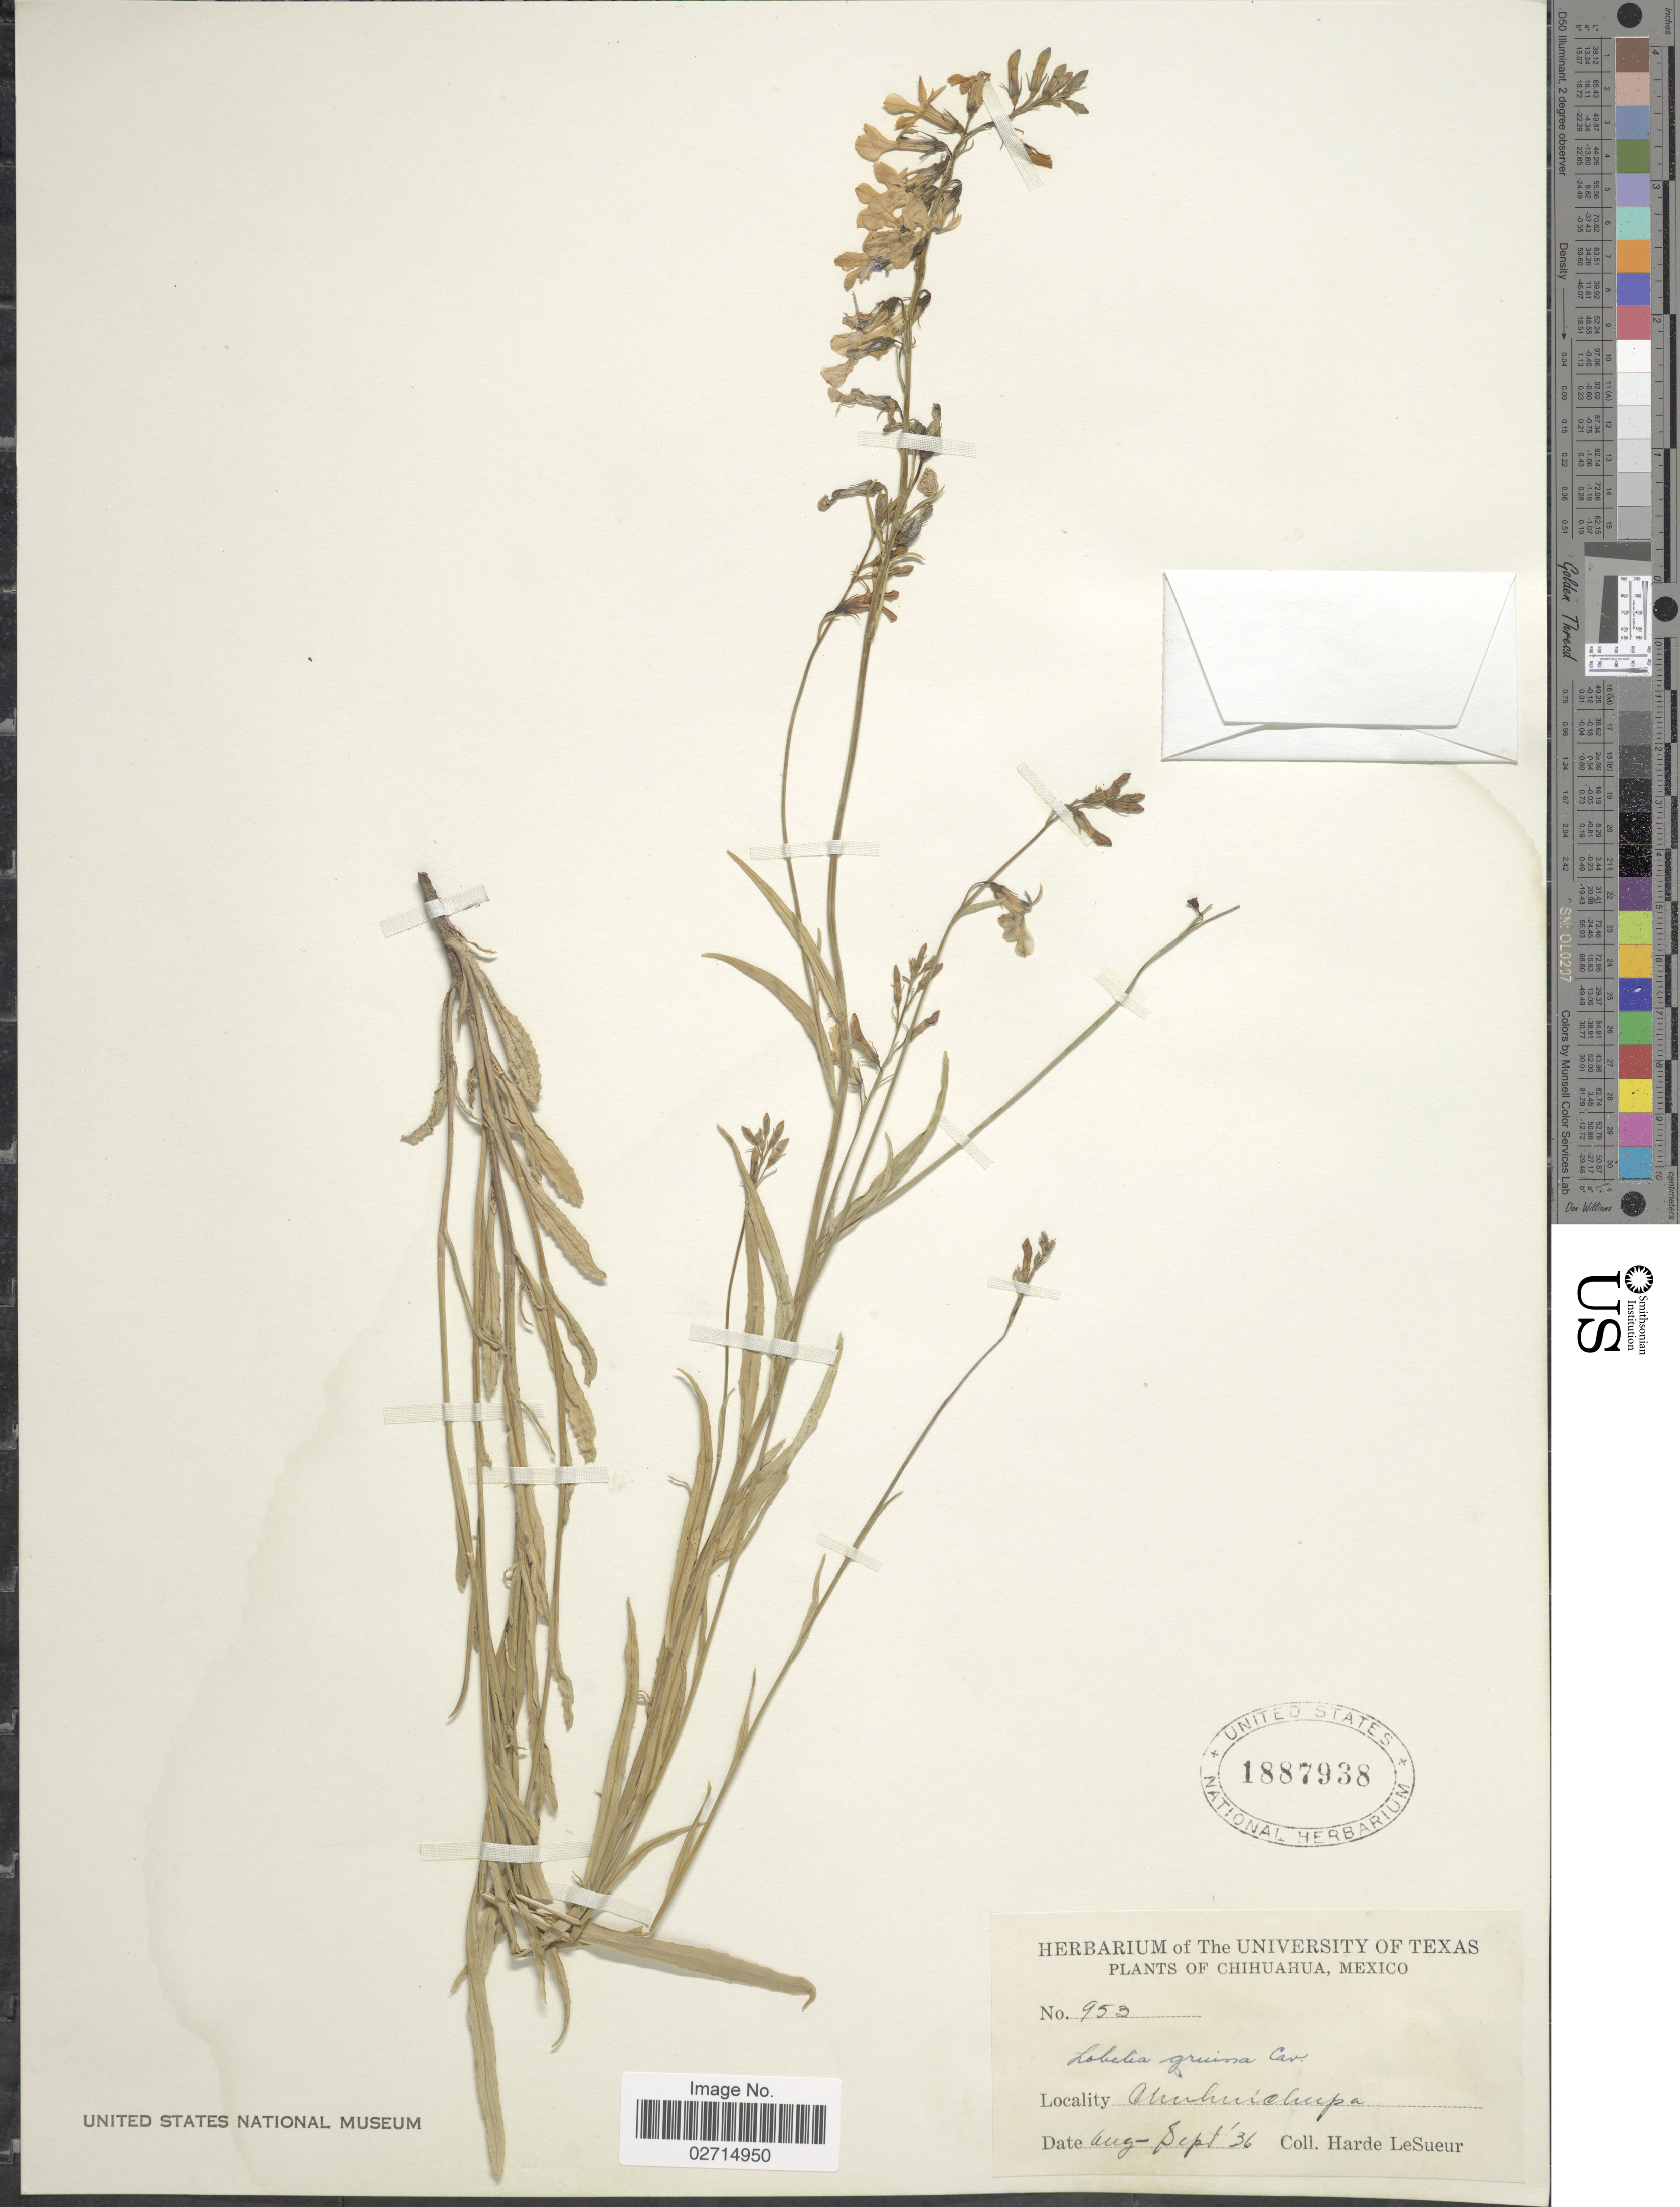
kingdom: Plantae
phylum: Tracheophyta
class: Magnoliopsida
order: Asterales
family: Campanulaceae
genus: Lobelia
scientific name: Lobelia gruina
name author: Cav.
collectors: H. LeSueur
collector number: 953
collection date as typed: Transcribed d/m/y: /8/36 to /9/36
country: Mexico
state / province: Chihuahua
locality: Chihuahua, Chuhuichupa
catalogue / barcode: US 1887938